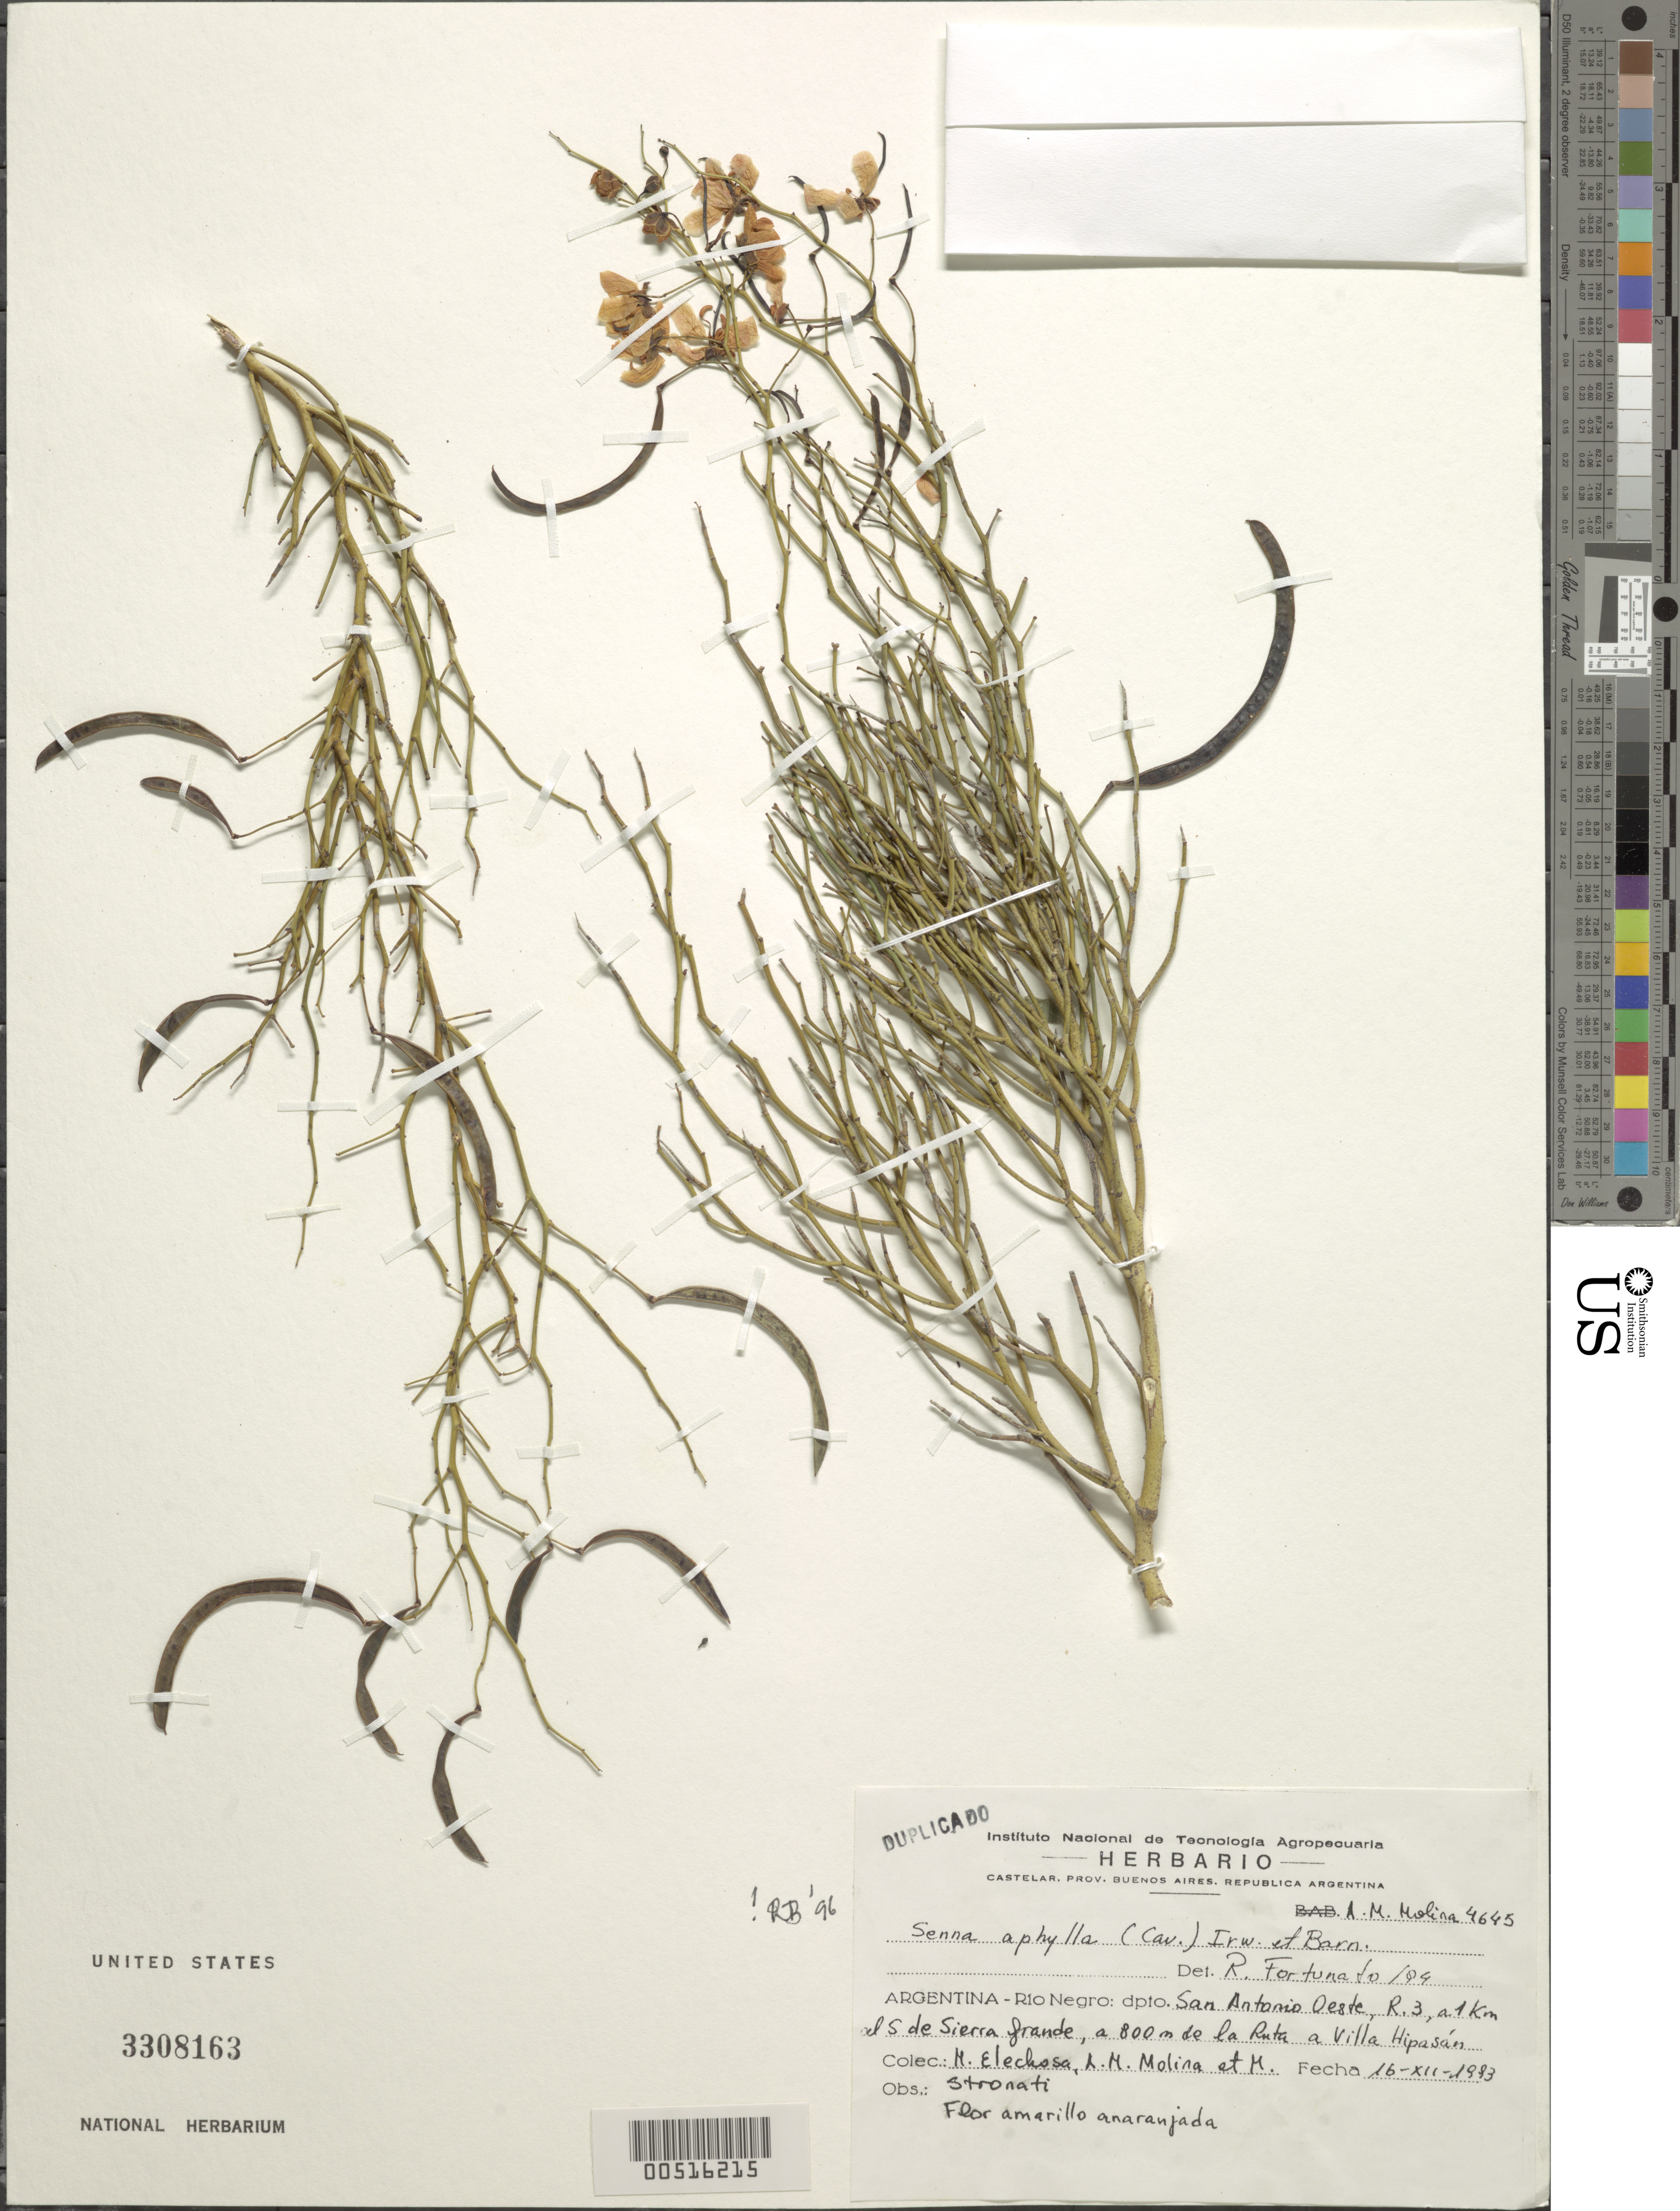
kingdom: Plantae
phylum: Tracheophyta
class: Magnoliopsida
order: Fabales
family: Fabaceae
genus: Senna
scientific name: Senna aphylla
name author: (Cav.) H.S. Irwin & Barneby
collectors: A. M. Molina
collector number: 4645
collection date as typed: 16 Dec 1983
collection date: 1983-12-16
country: Argentina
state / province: Río Negro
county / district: San Antonio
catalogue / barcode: US 3308163